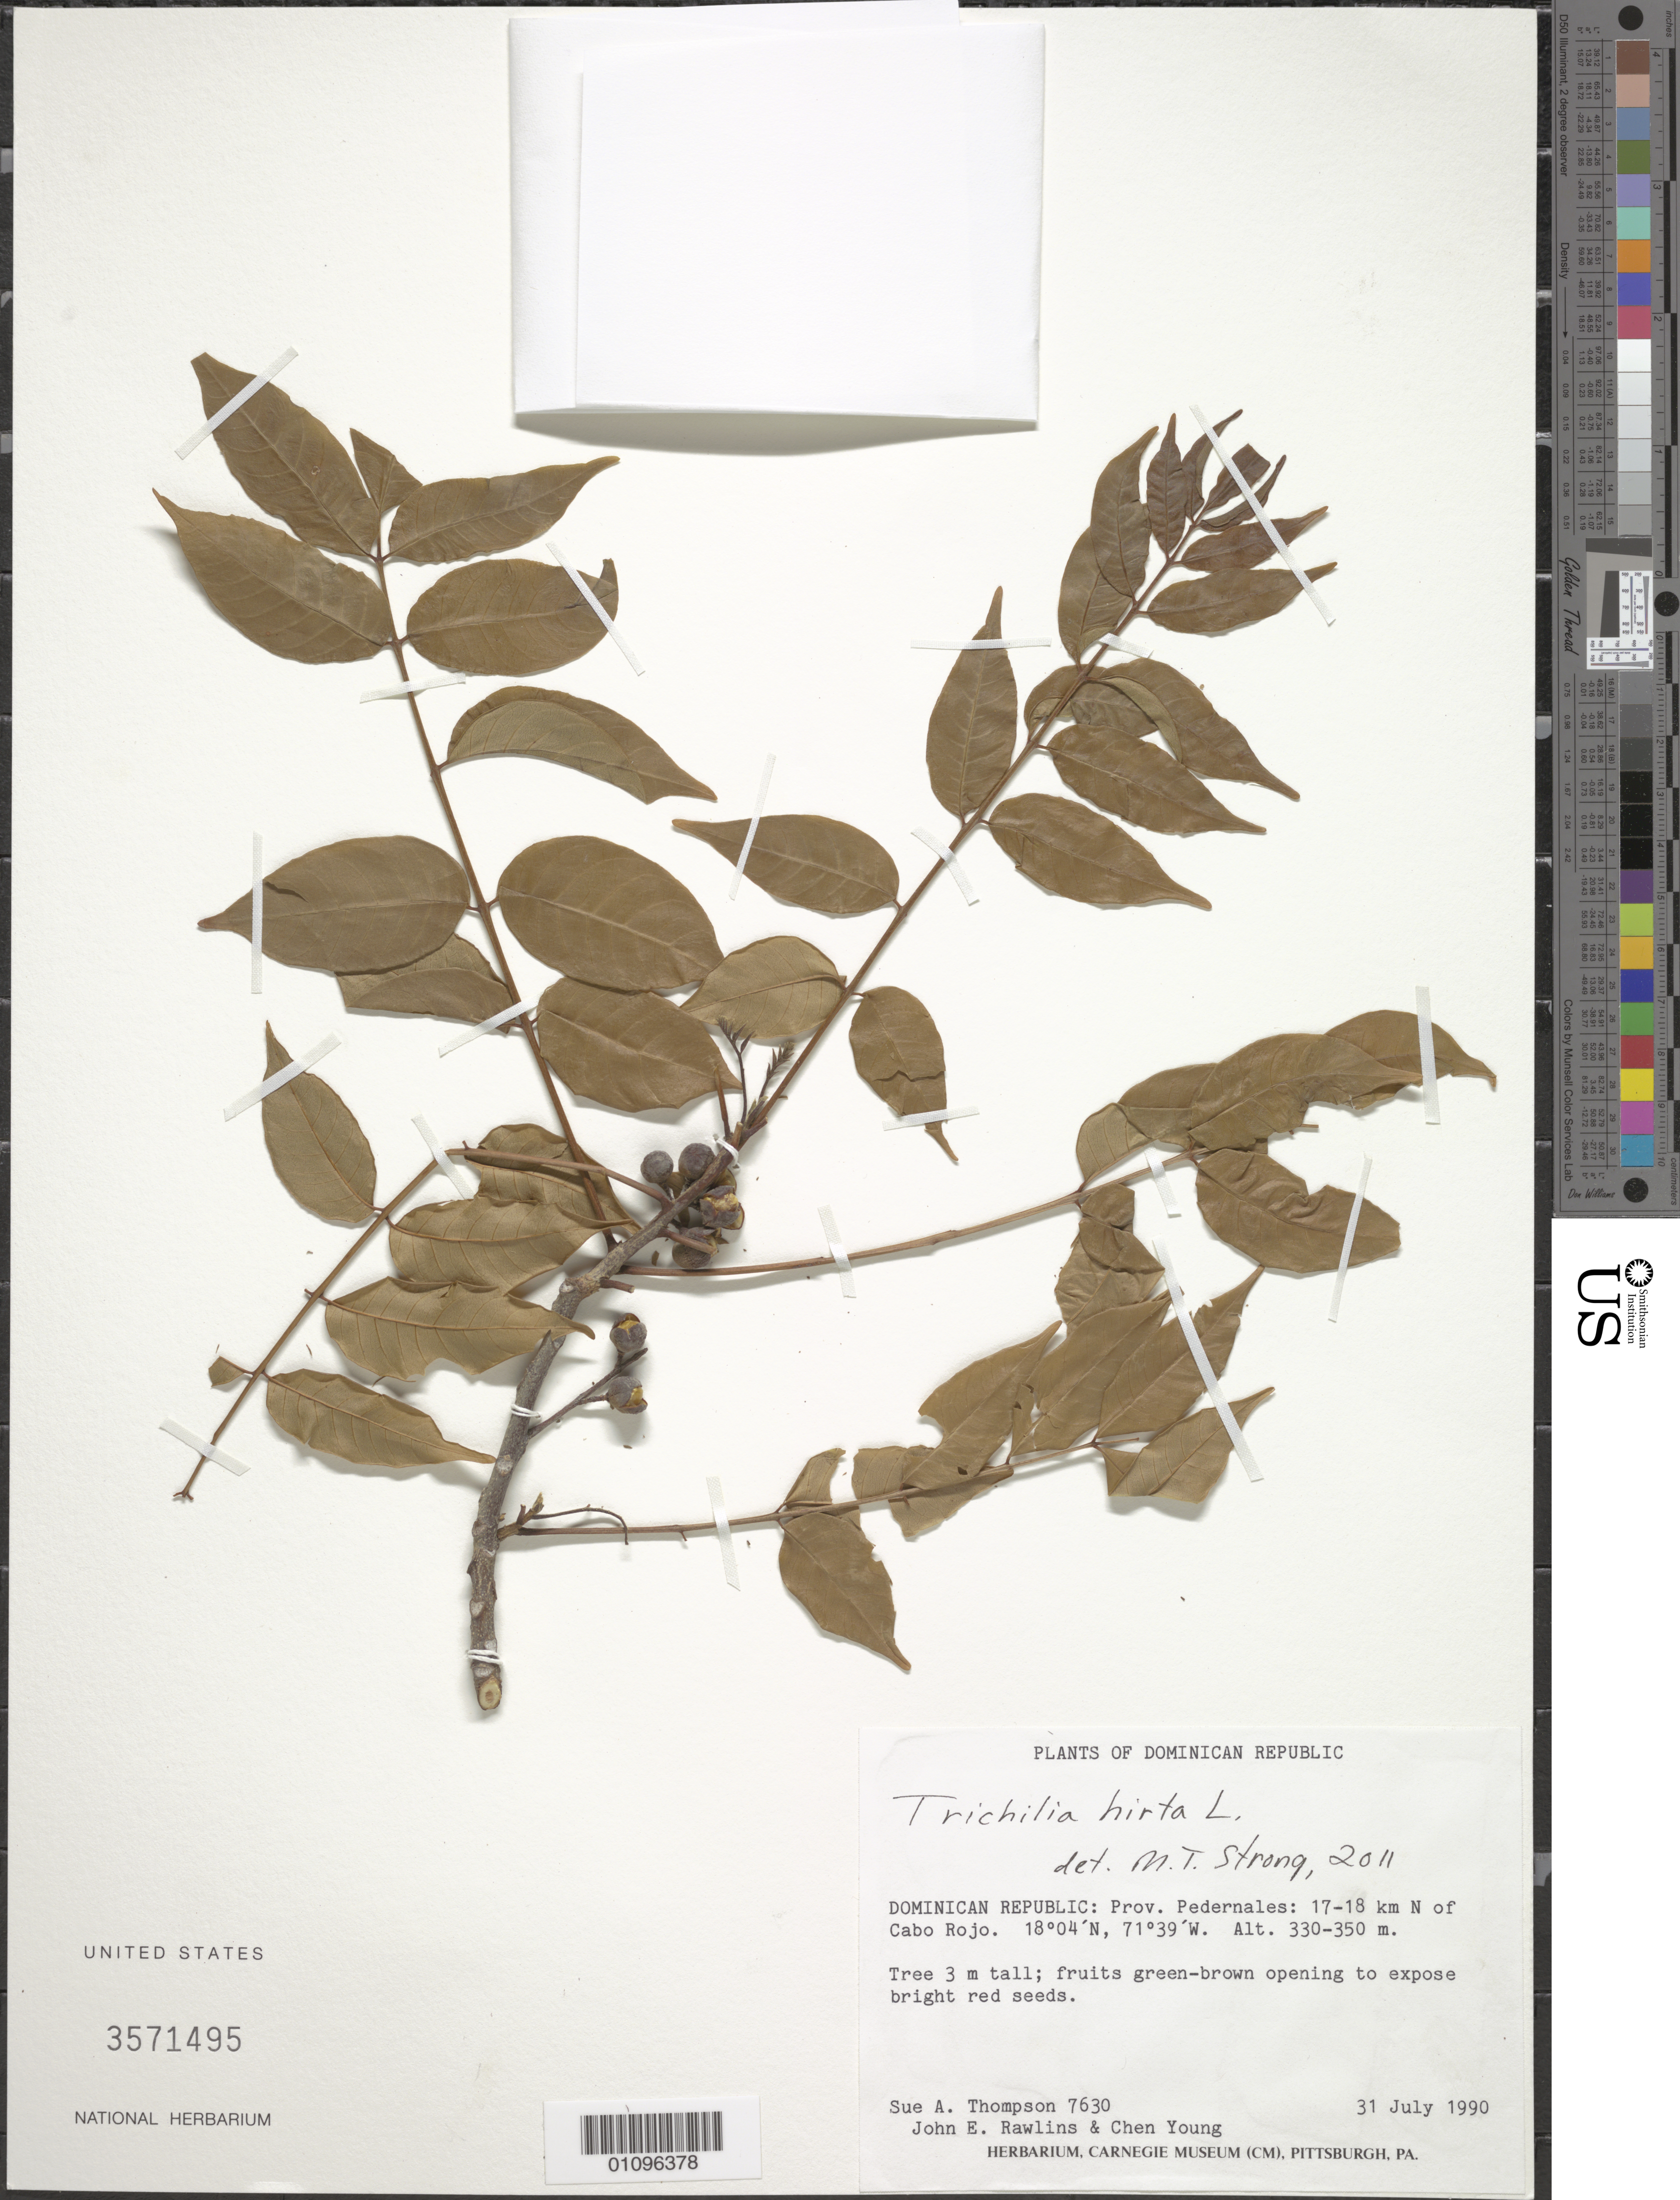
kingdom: Plantae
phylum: Tracheophyta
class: Magnoliopsida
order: Sapindales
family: Meliaceae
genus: Trichilia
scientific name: Trichilia hirta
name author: L.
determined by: Strong, M. T., (US), Smithsonian Institution - National Museum of Natural History (UNITED STATES)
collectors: S. A. Thompson, J. Rawlins & C. Young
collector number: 7630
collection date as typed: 31 Jul 1990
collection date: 1990-07-31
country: Dominican Republic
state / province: Pedernales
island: Hispaniola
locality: Cabo Rojo, 17-18 km N of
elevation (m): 330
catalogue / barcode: US 3571495